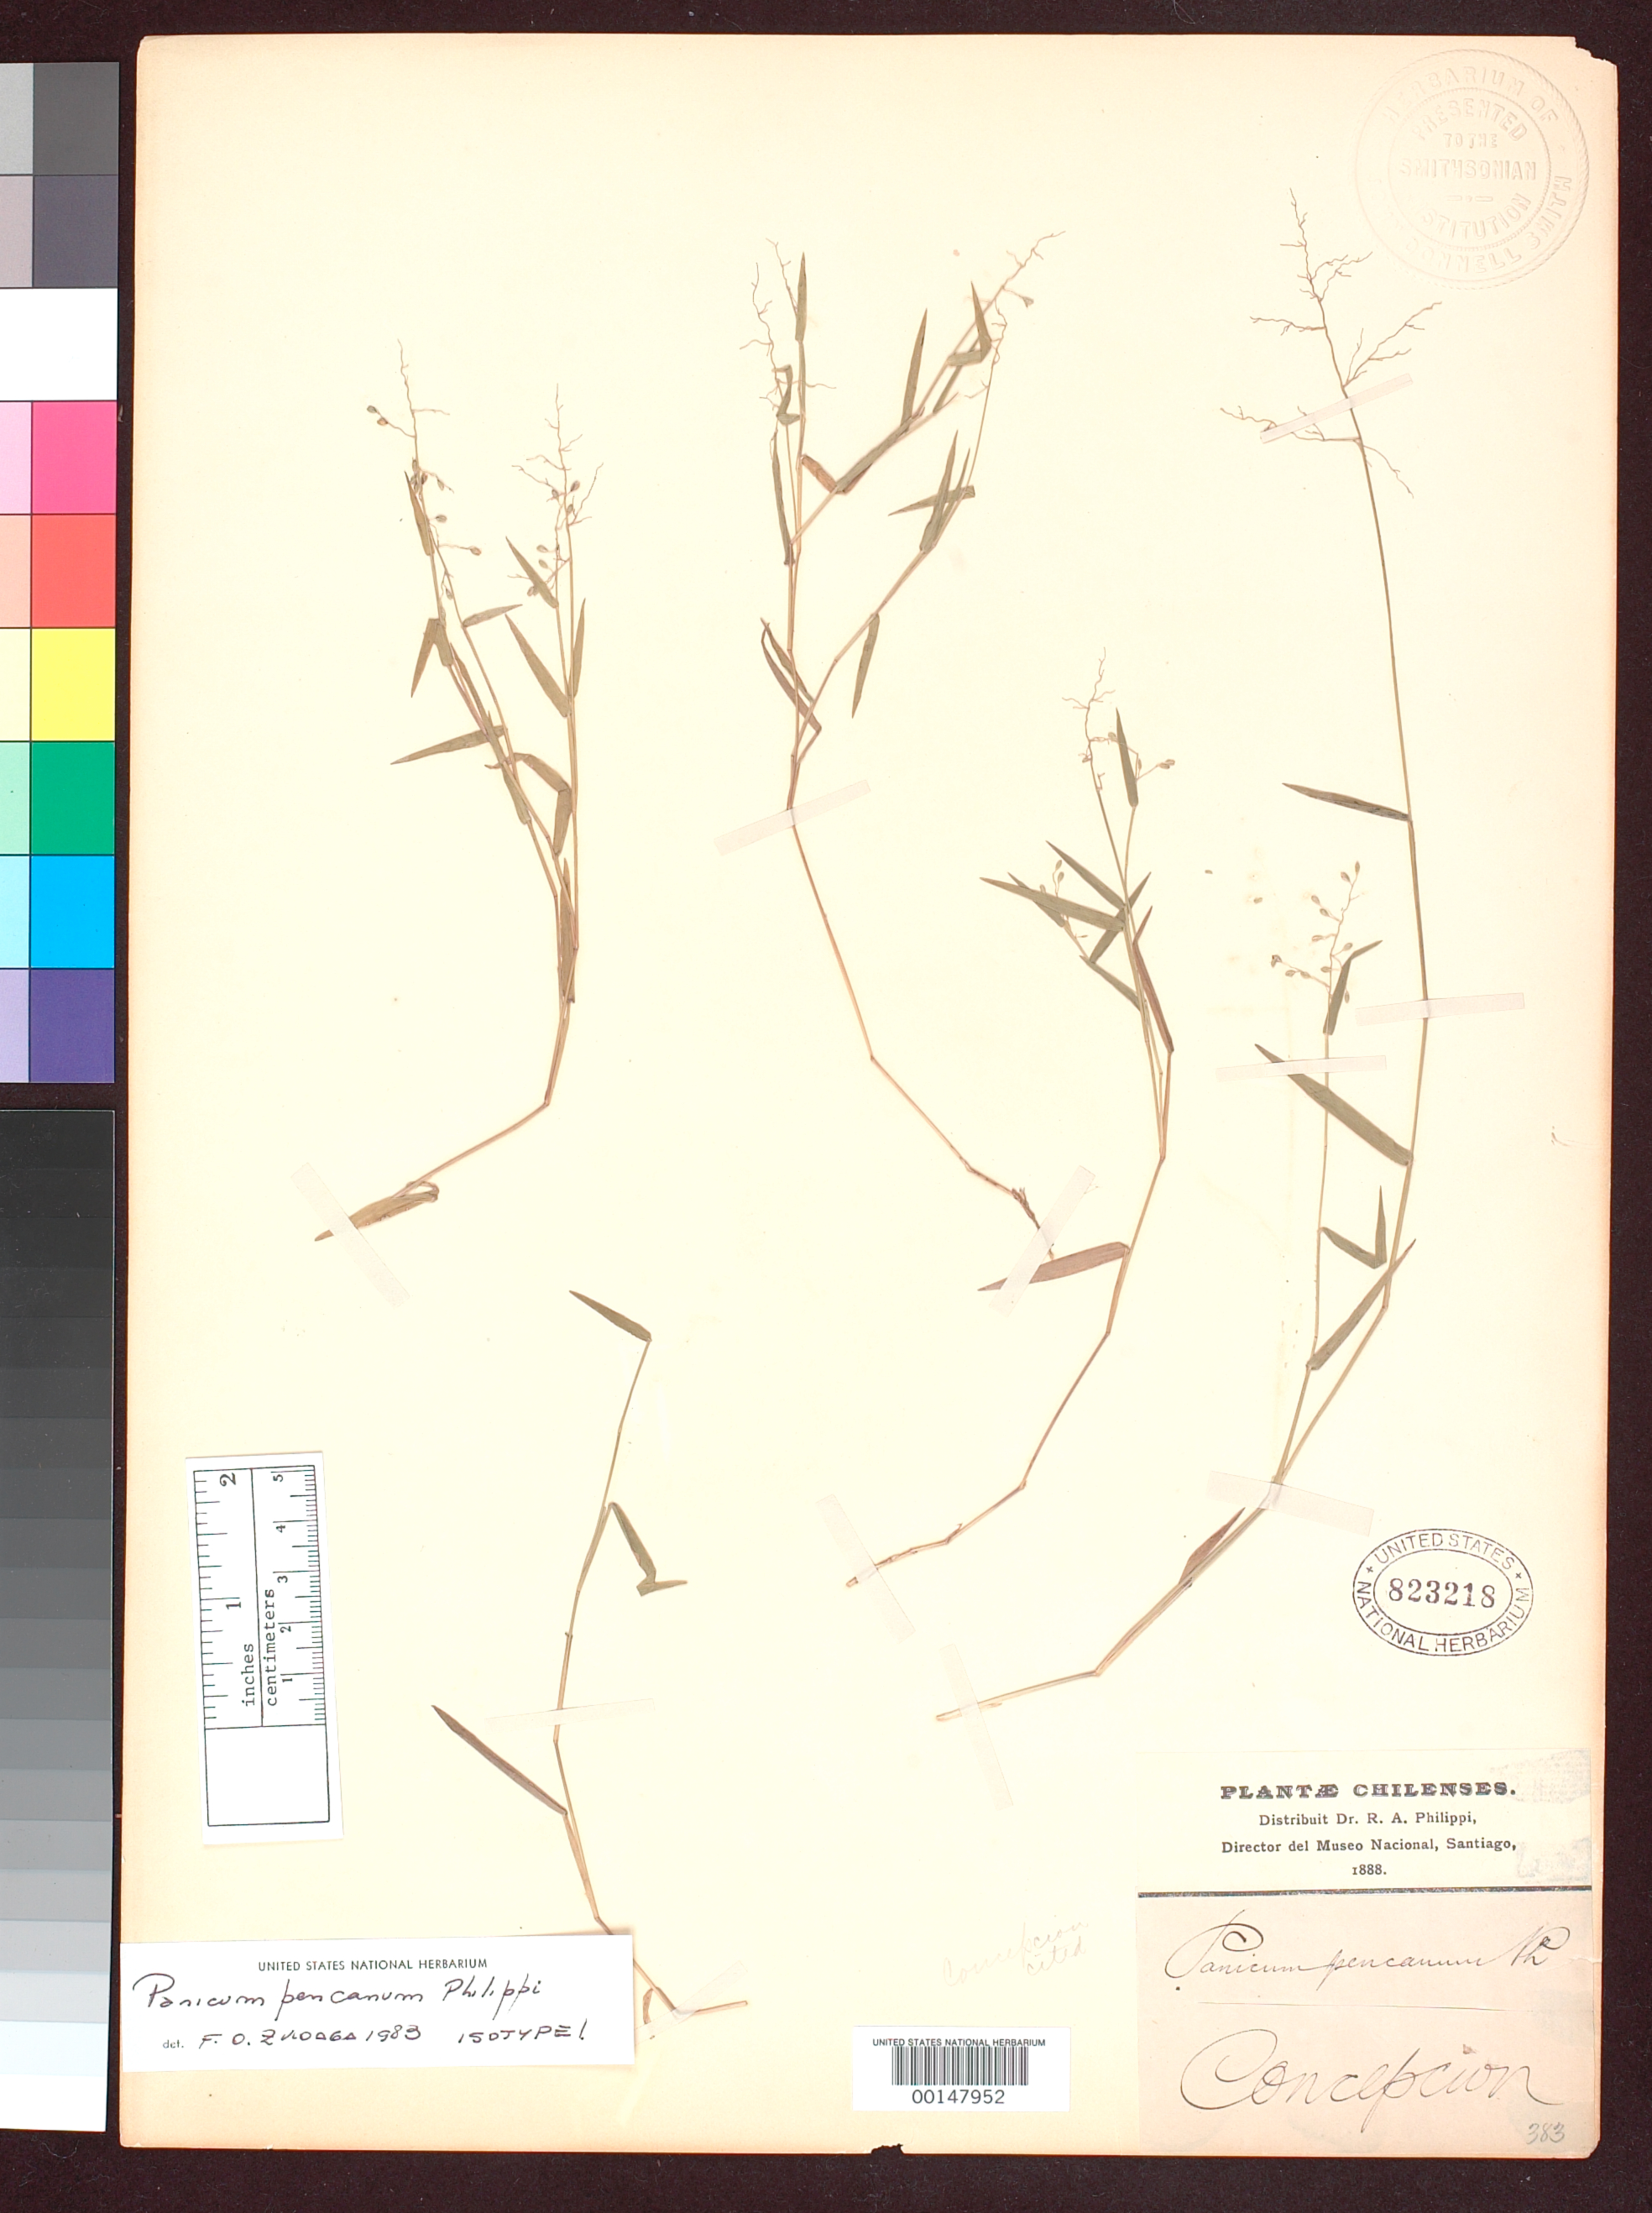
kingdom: Plantae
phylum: Tracheophyta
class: Liliopsida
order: Poales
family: Poaceae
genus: Panicum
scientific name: Panicum pencanum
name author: Phil.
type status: Isotype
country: Chile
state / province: Bio-Bío (VIII)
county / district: Concepción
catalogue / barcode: US 823218